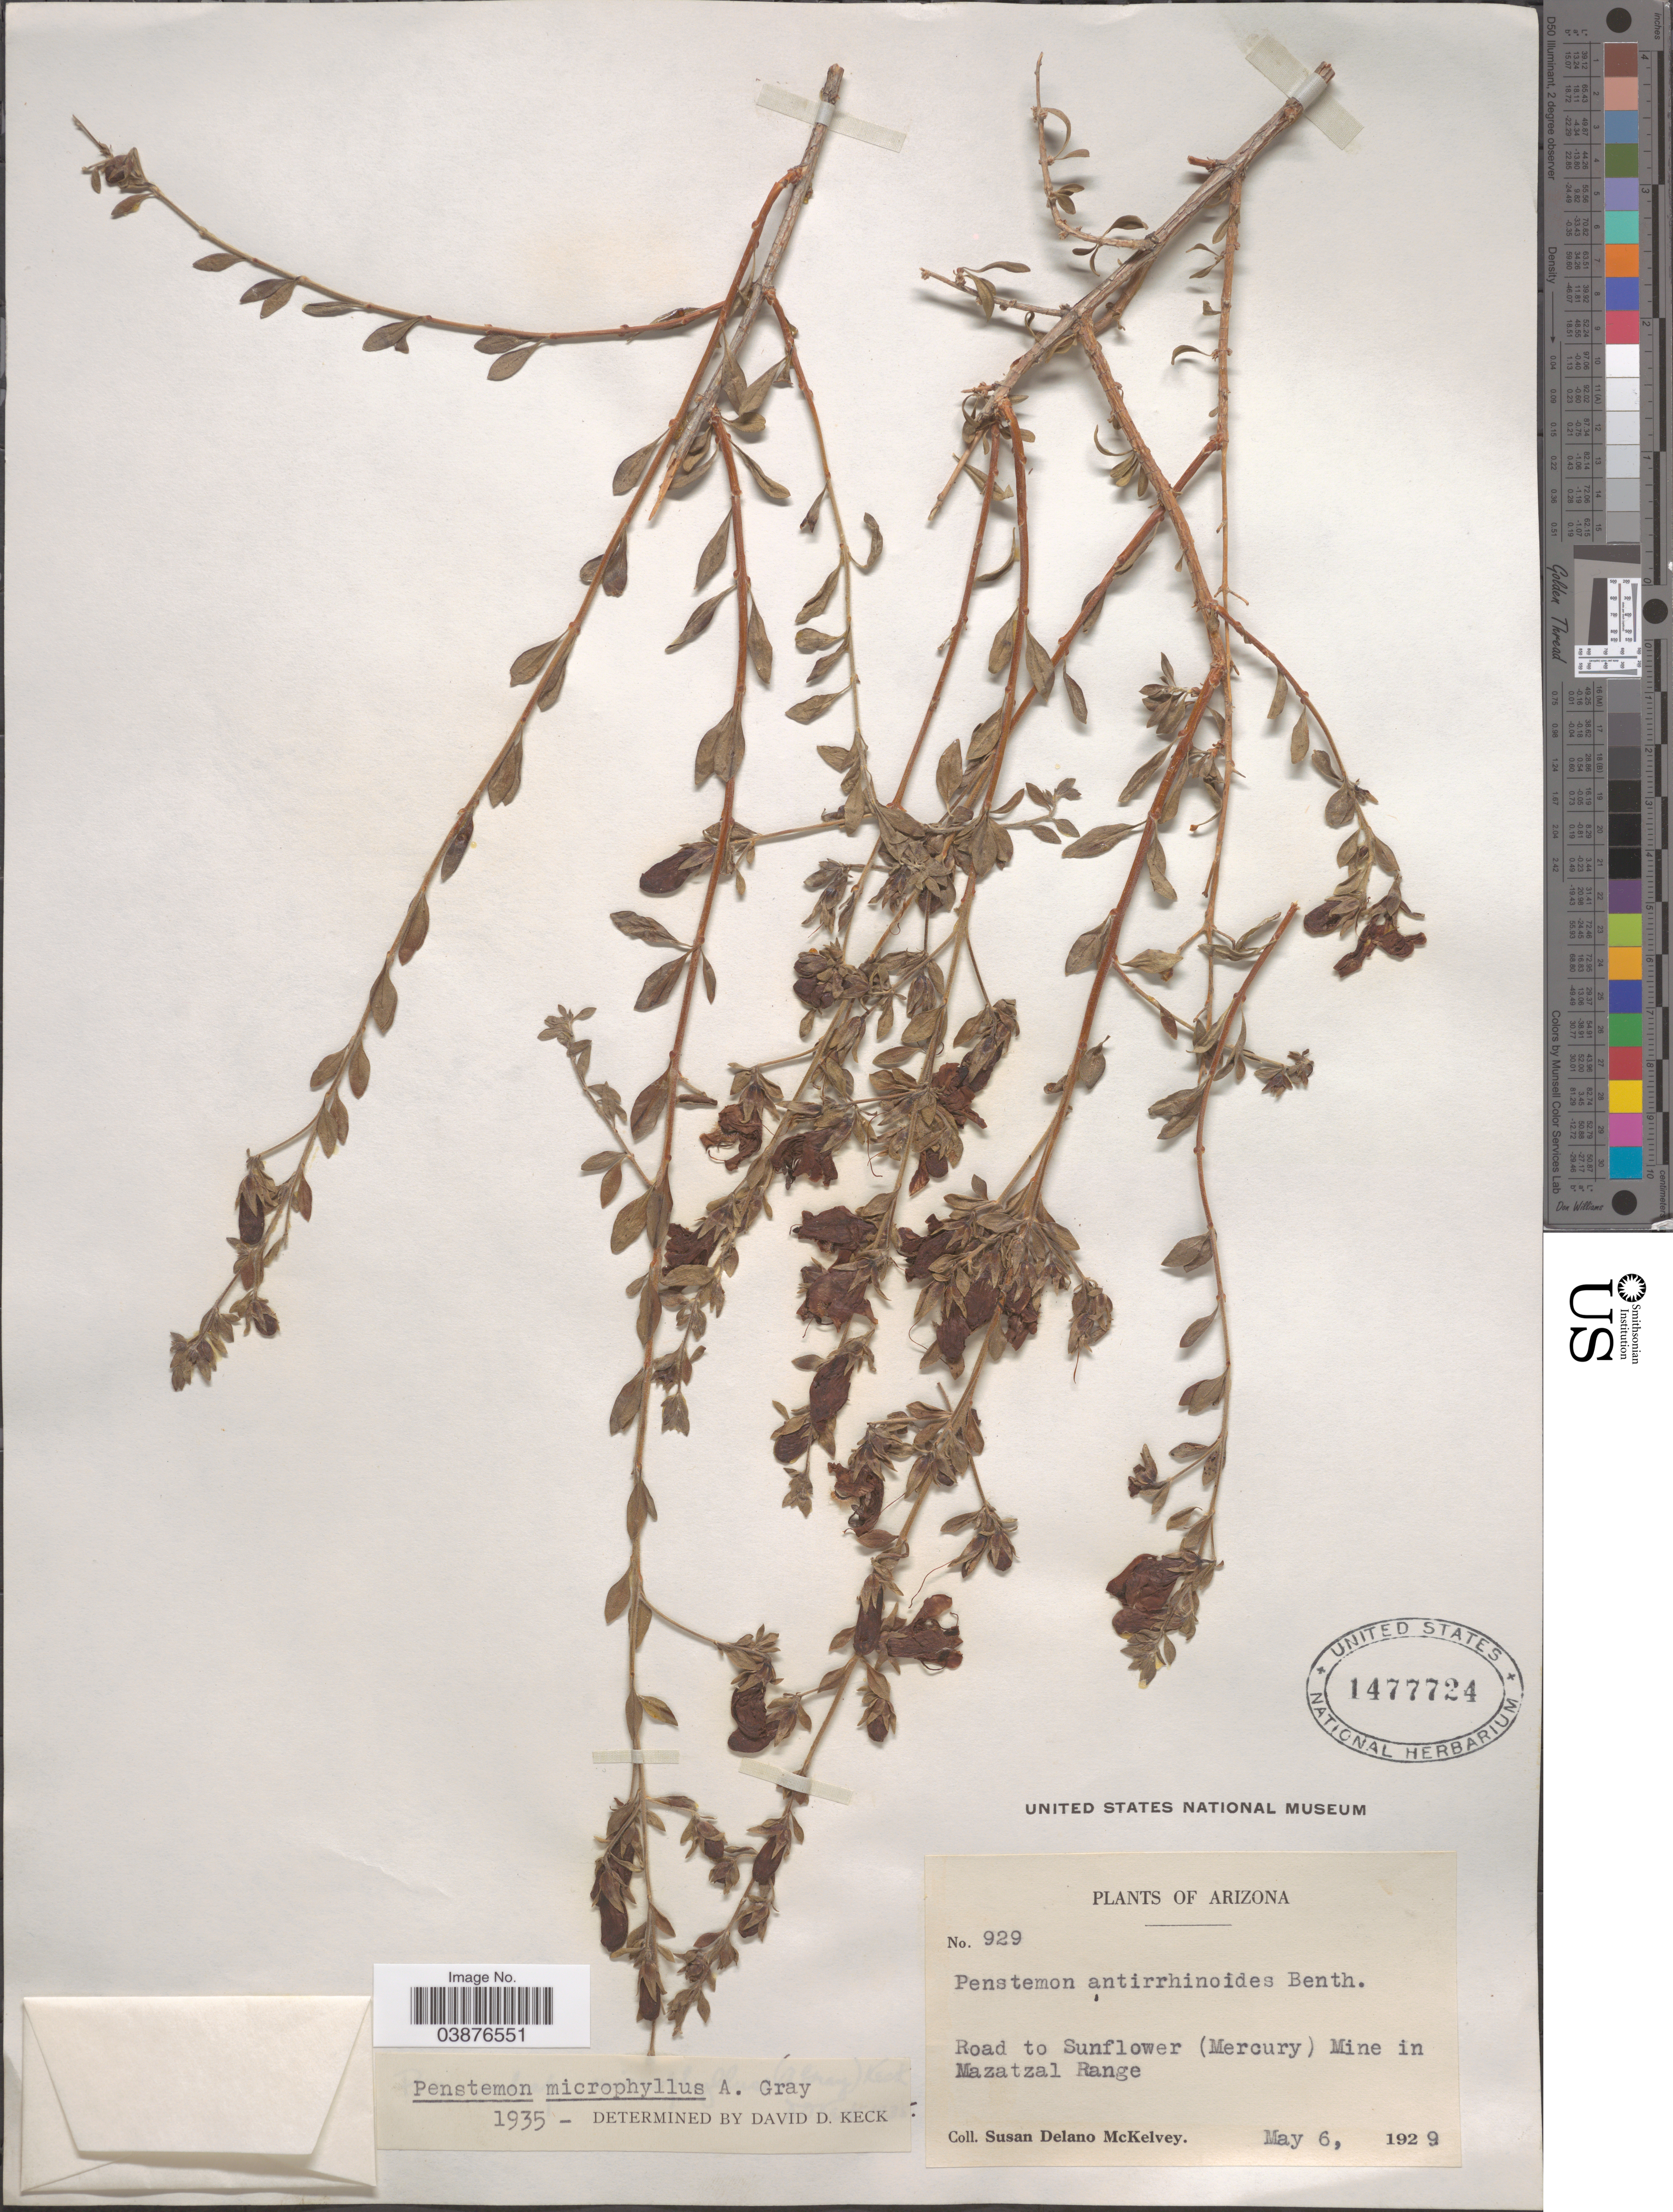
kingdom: Plantae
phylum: Tracheophyta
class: Magnoliopsida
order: Lamiales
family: Plantaginaceae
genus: Penstemon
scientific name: Penstemon microphyllus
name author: A. Gray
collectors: S. A. McKelvey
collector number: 929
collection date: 1929-05-06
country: United States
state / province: Arizona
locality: Road to Sunflower (Mercury) Mine in Mazatzal Range.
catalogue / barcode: US 1477724